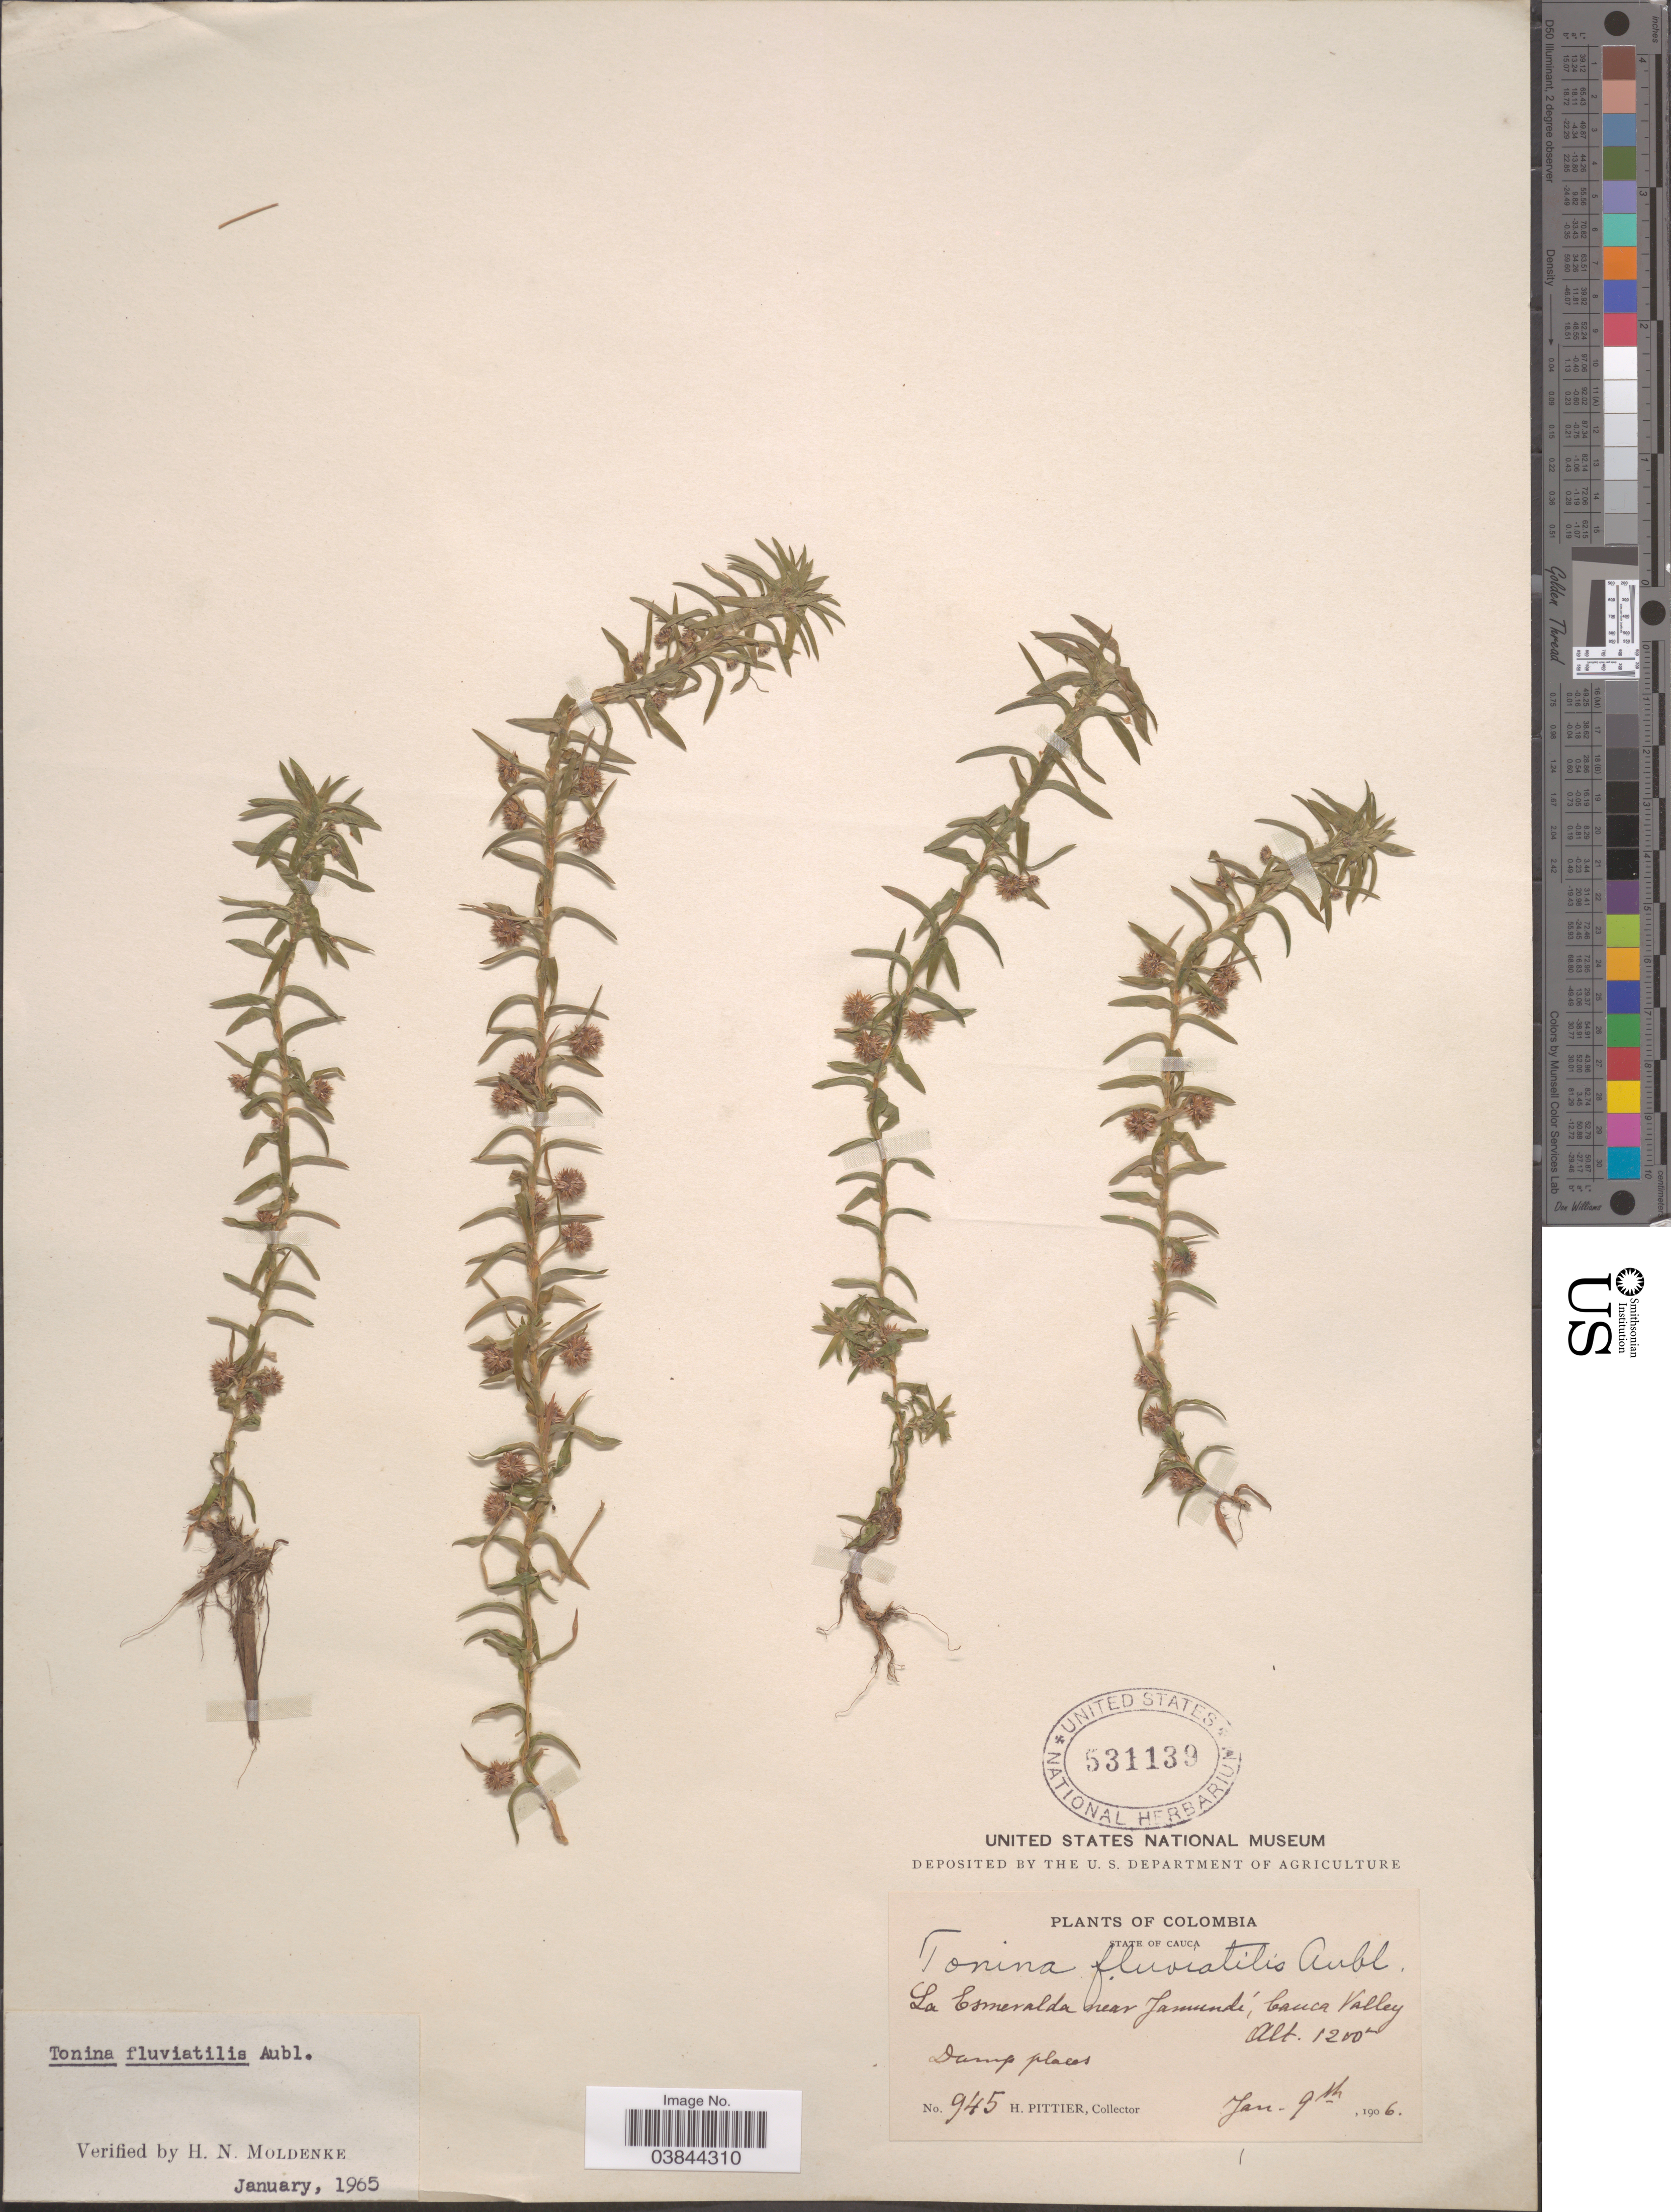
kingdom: Plantae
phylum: Tracheophyta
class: Liliopsida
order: Poales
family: Eriocaulaceae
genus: Tonina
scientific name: Tonina fluviatilis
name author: Aubl.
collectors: H. F. Pittier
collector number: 945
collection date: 1906-01-09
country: Colombia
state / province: Cauca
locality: La Esmeralda near Jamundí, Cauca Valley.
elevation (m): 1200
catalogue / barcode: US 531139